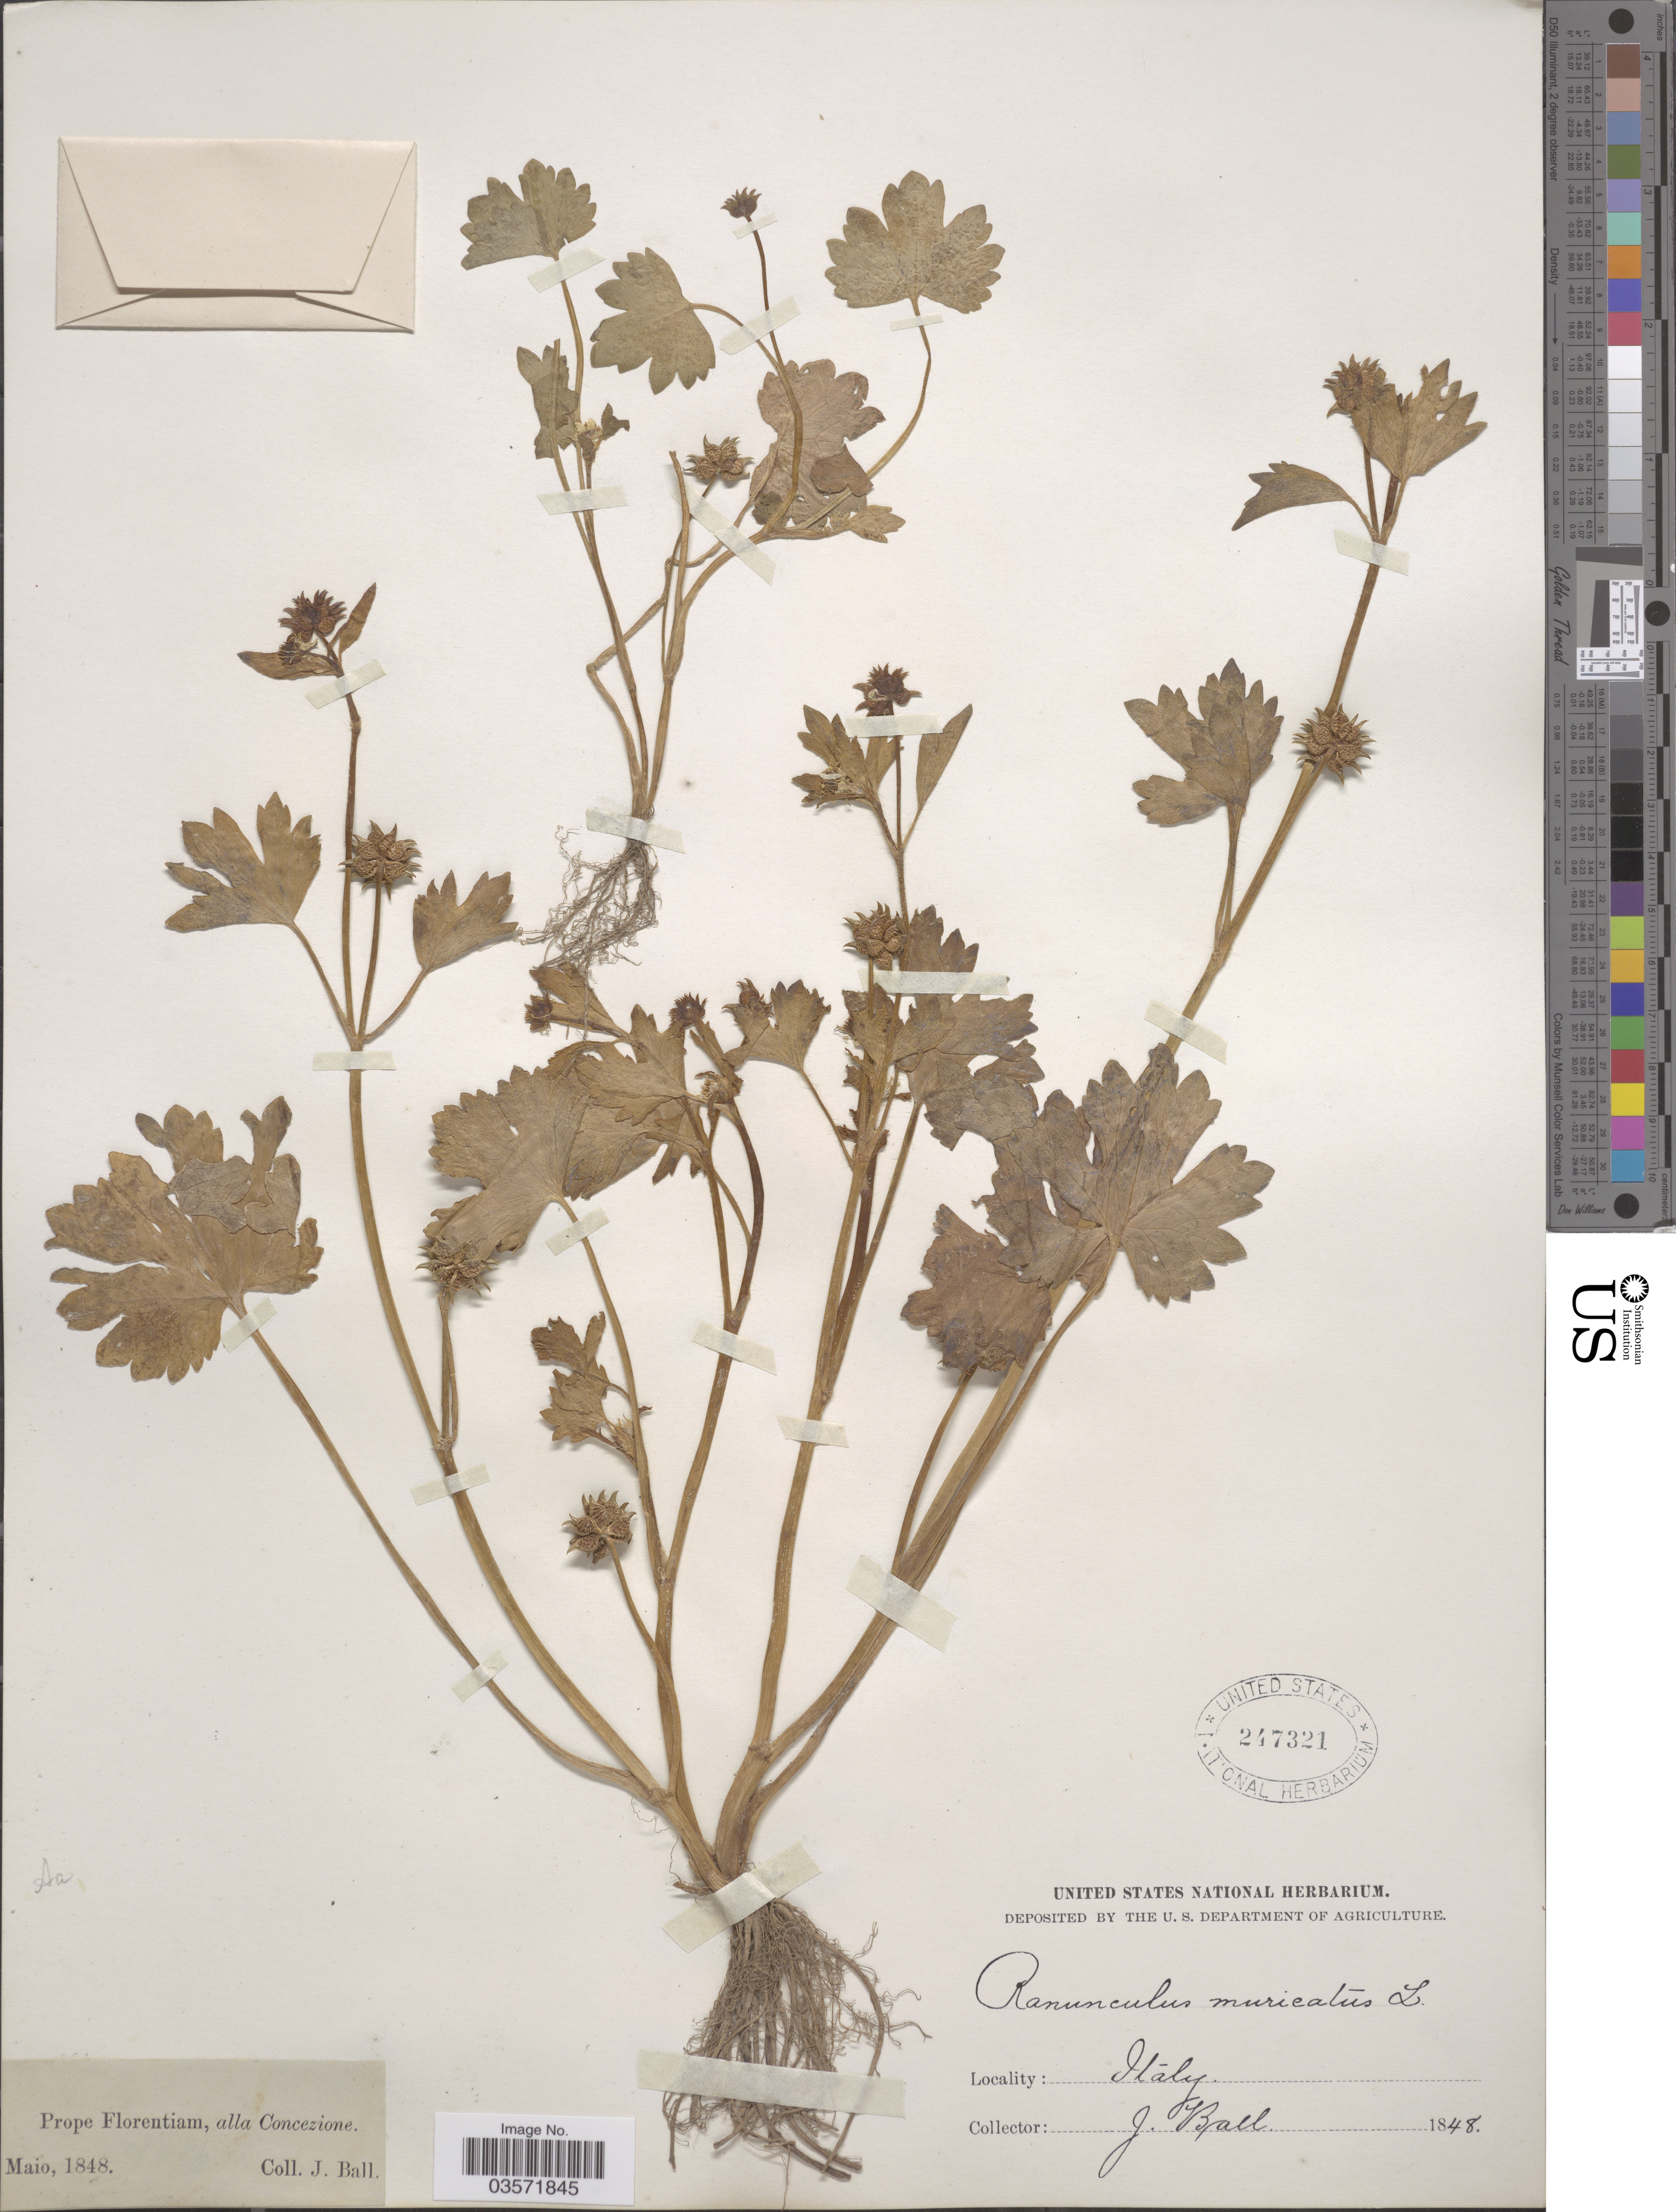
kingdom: Plantae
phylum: Tracheophyta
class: Magnoliopsida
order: Ranunculales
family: Ranunculaceae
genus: Ranunculus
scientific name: Ranunculus muricatus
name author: L.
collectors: J. Ball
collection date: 1848-05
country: Italy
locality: Prope Florentiam, alla Concezione.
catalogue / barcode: US 247321